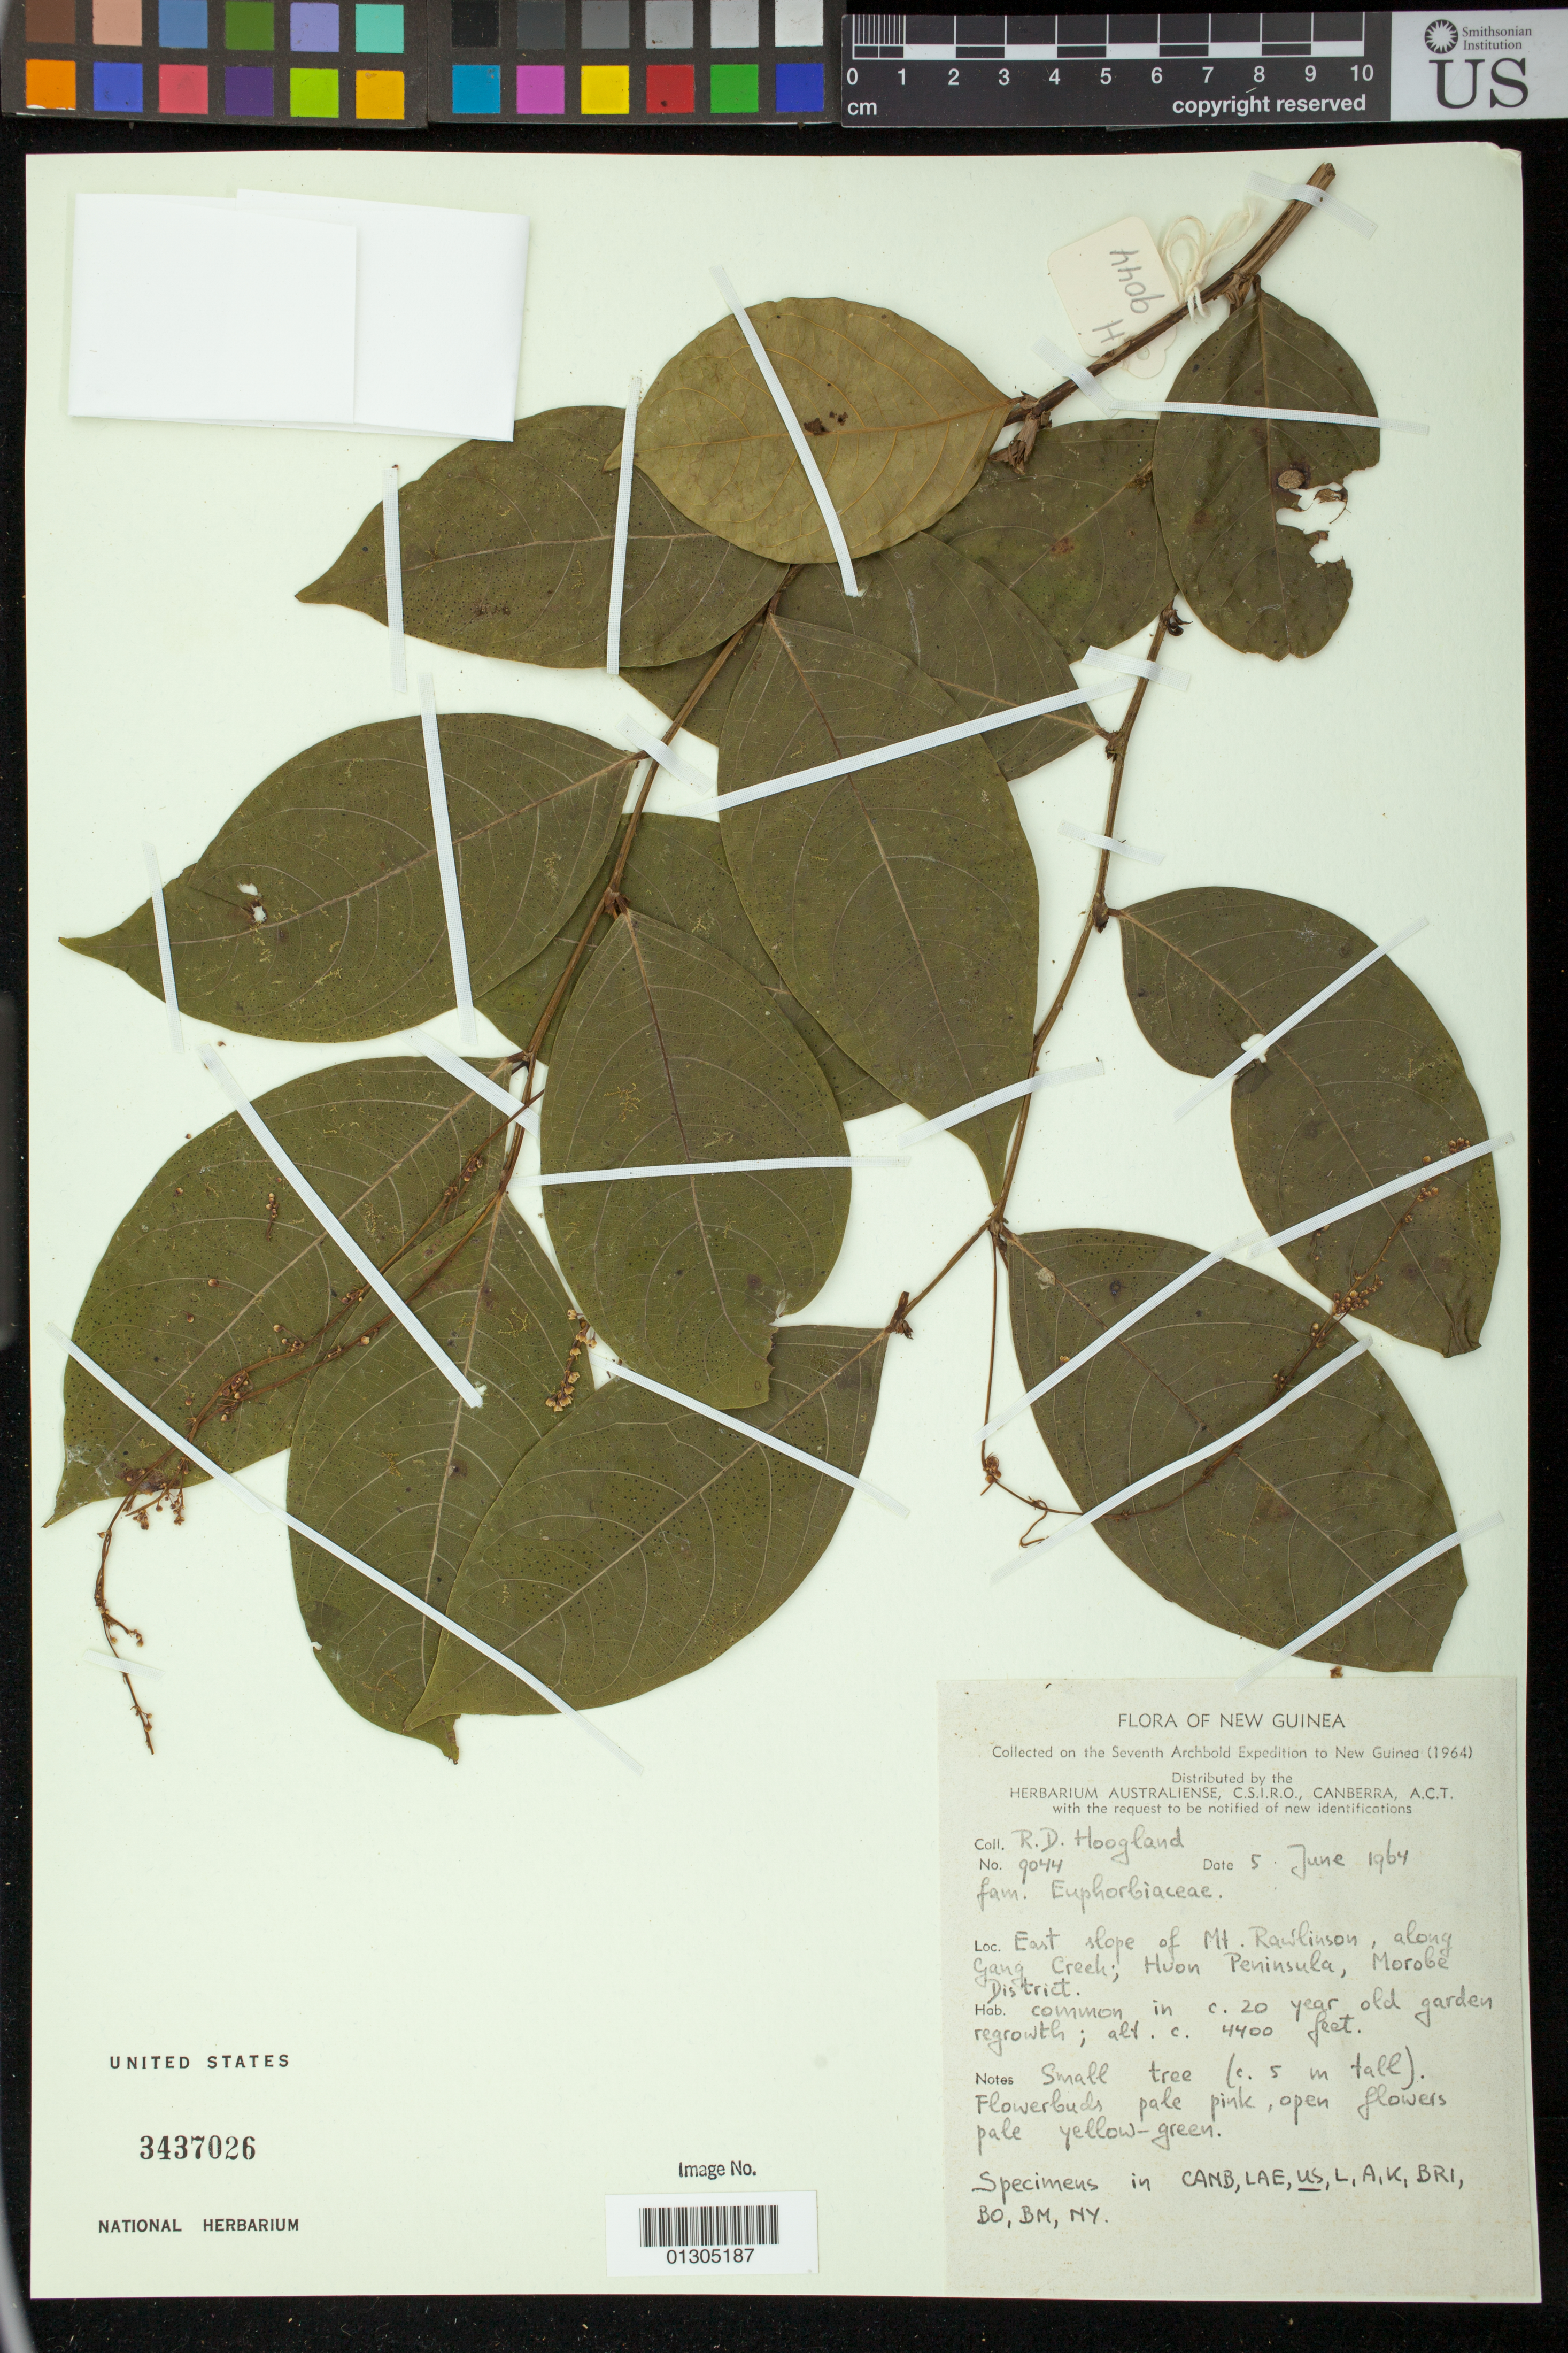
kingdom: Plantae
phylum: Tracheophyta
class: Magnoliopsida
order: Malpighiales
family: Euphorbiaceae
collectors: R. D. Hoogland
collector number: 9044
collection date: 1964-06-05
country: Papua New Guinea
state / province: Morobe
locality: East slope of Mt. Rawlinson, along Gang Creek; Huon Peninsula,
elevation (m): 1341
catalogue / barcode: US 3437026